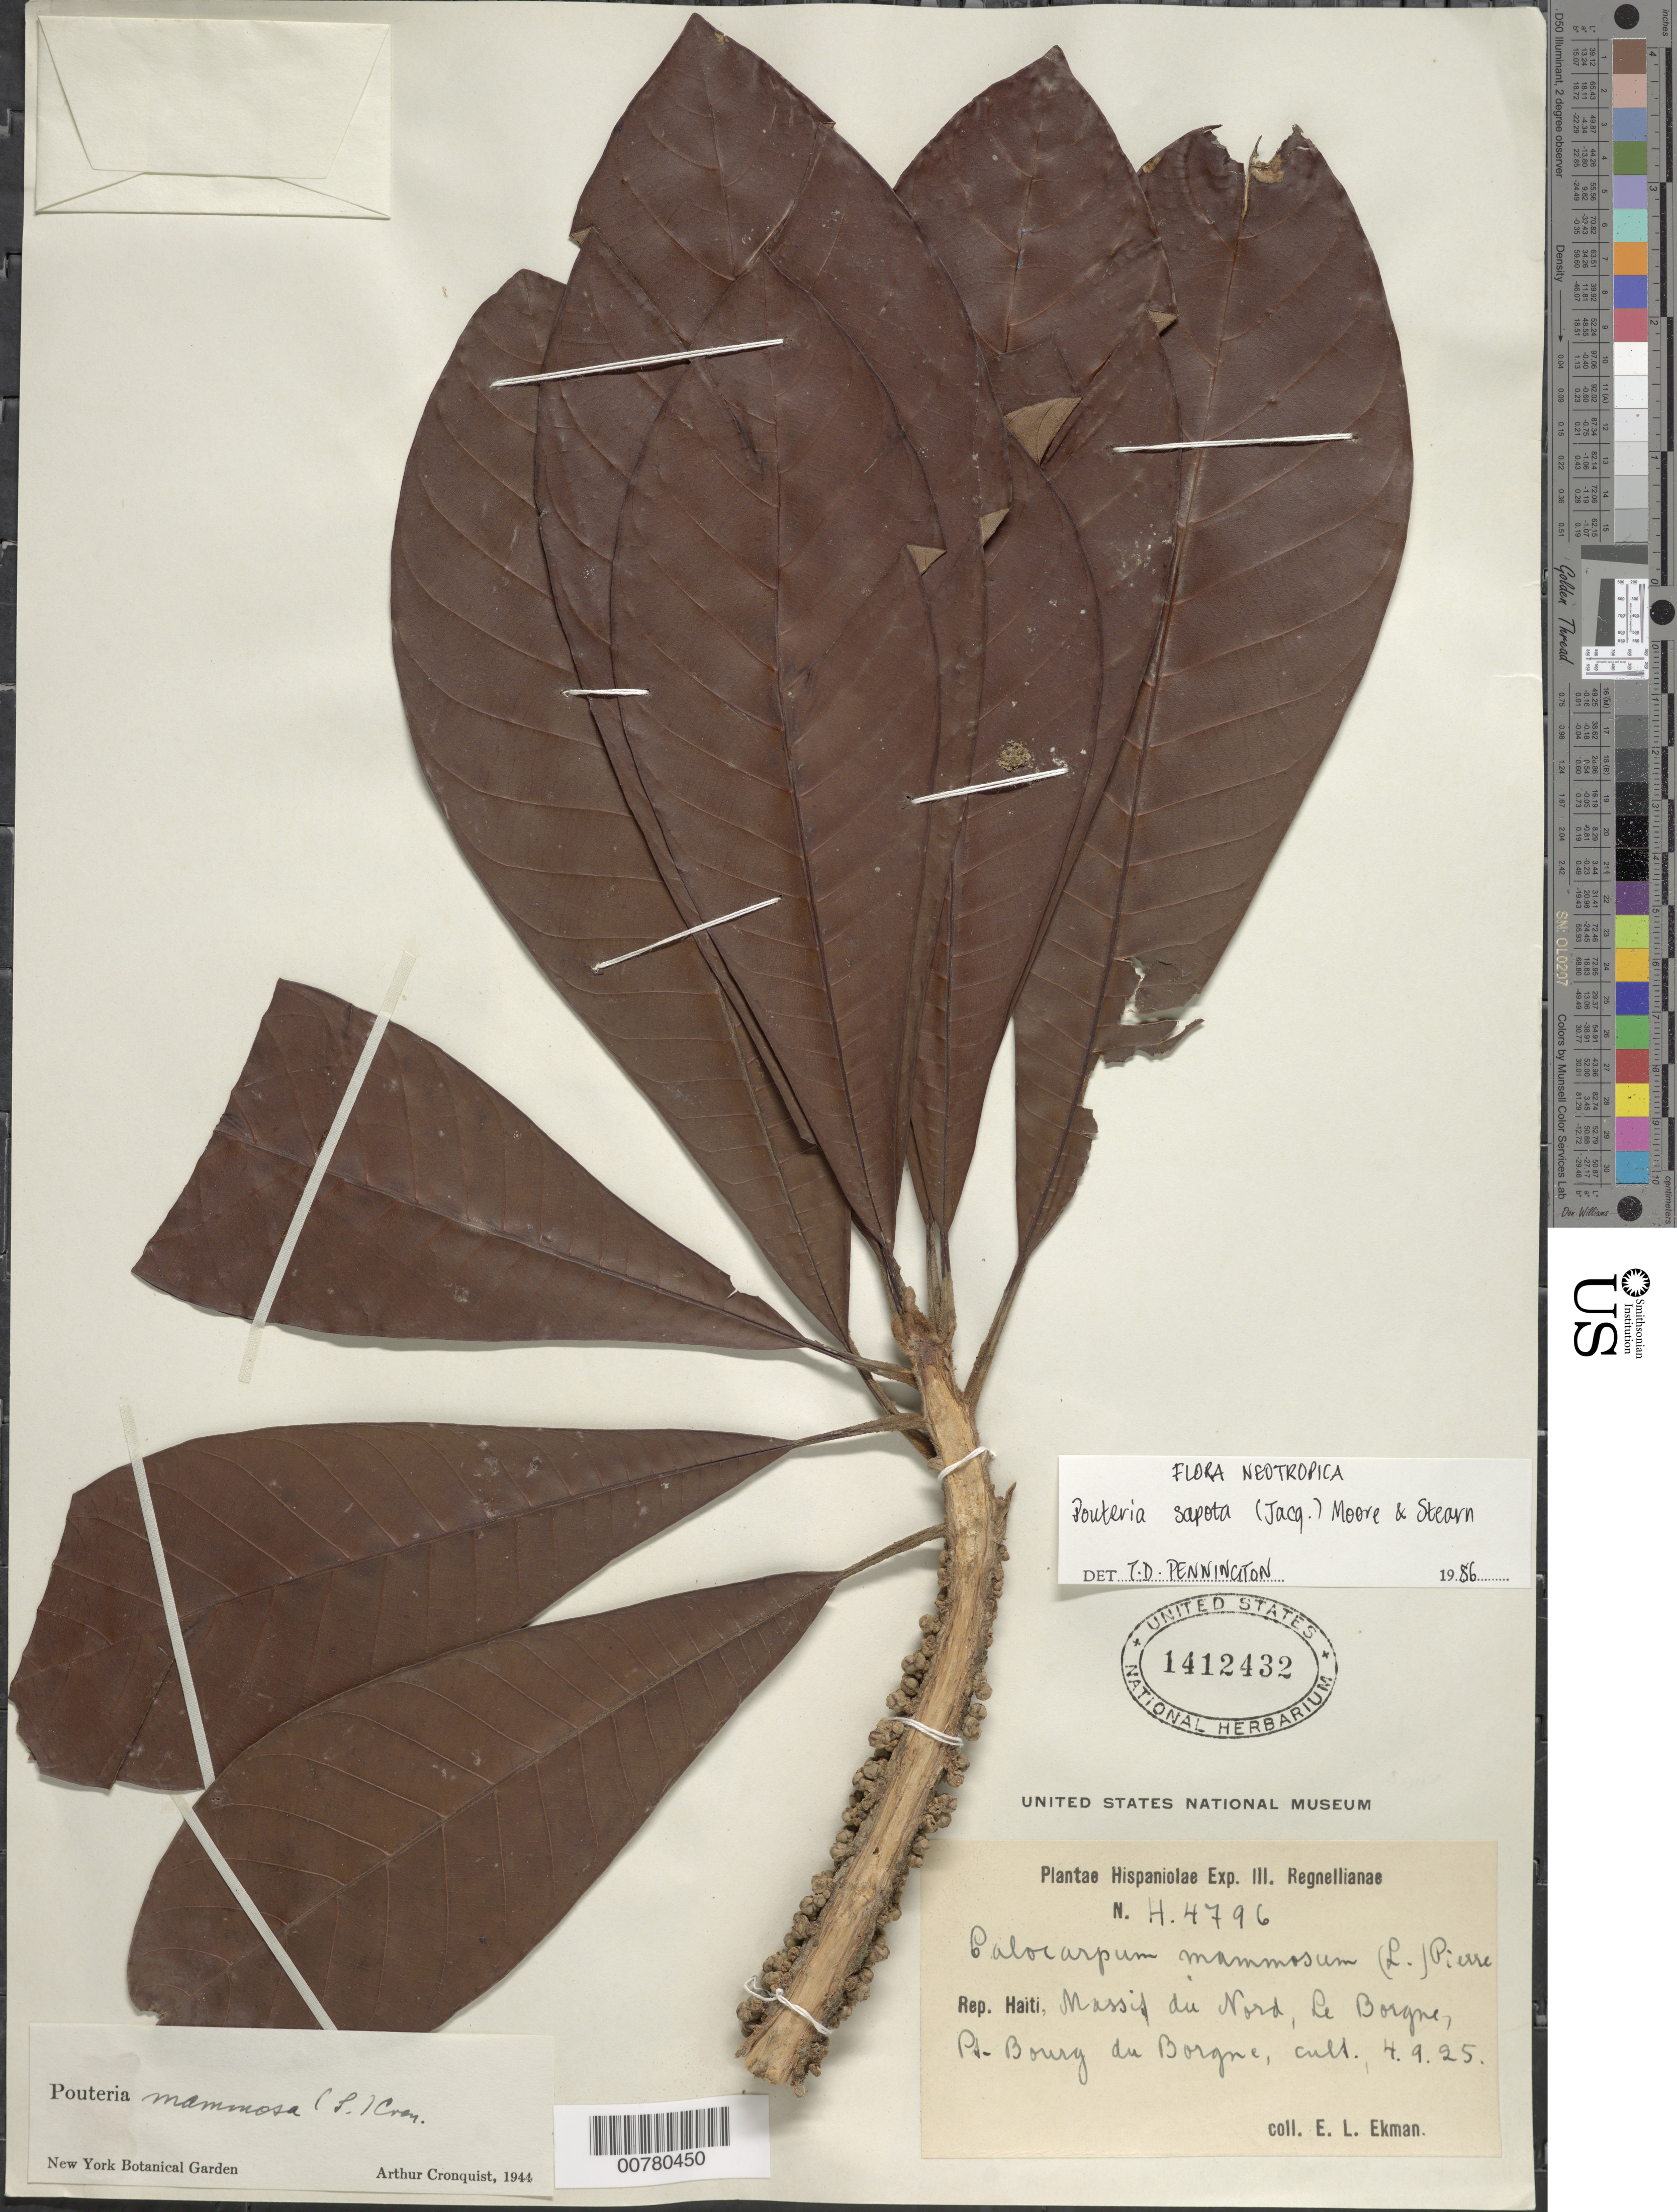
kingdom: Plantae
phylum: Tracheophyta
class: Magnoliopsida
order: Ericales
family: Sapotaceae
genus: Pouteria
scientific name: Pouteria sapota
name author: (Jacq.) H.E. Moore & Stearn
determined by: Pennington, T. D., (K)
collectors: E. L. Ekman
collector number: H 4796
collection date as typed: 04 Sep 1925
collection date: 1925-09-04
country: Haiti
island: Hispaniola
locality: Massif du Nord, Le Borgne, Pt. Bourg du Borgne.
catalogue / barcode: US 1412432